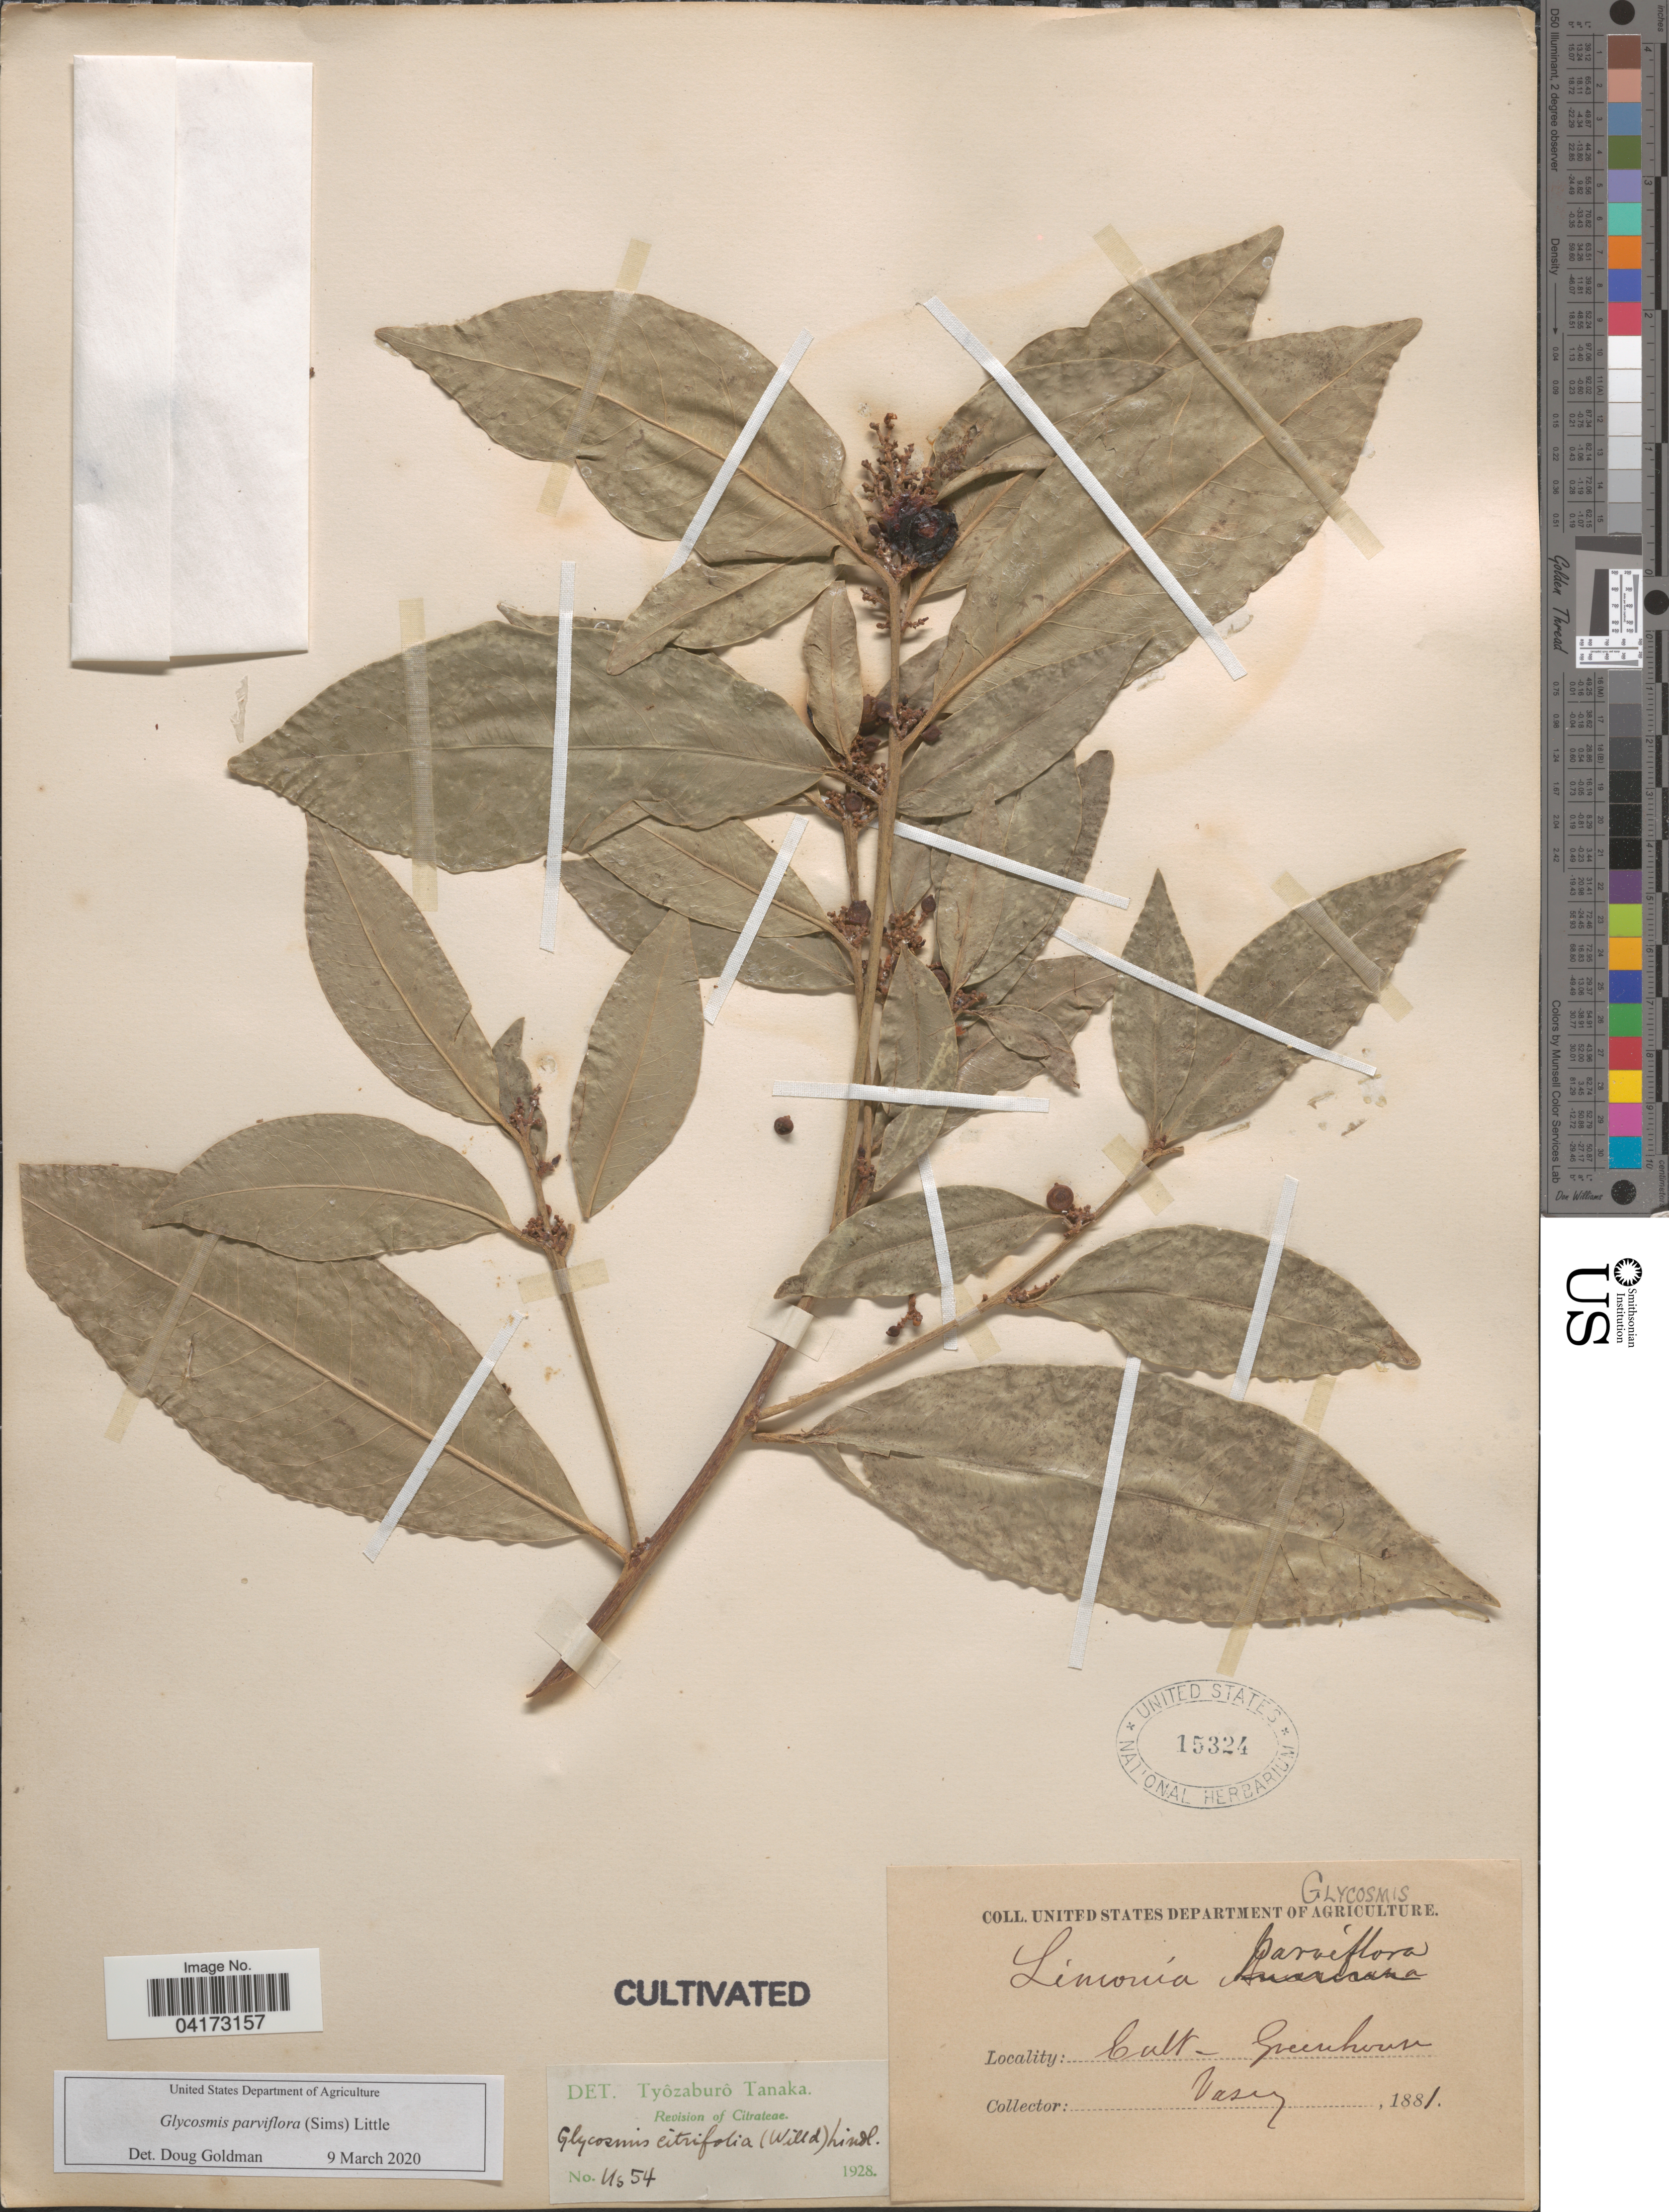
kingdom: Plantae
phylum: Tracheophyta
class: Magnoliopsida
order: Sapindales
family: Rutaceae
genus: Glycosmis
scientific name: Glycosmis parviflora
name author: (Sims) Little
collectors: Vasey, --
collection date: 1881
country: United States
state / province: District of Columbia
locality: Cult. Greenhouse.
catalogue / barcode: US 15324